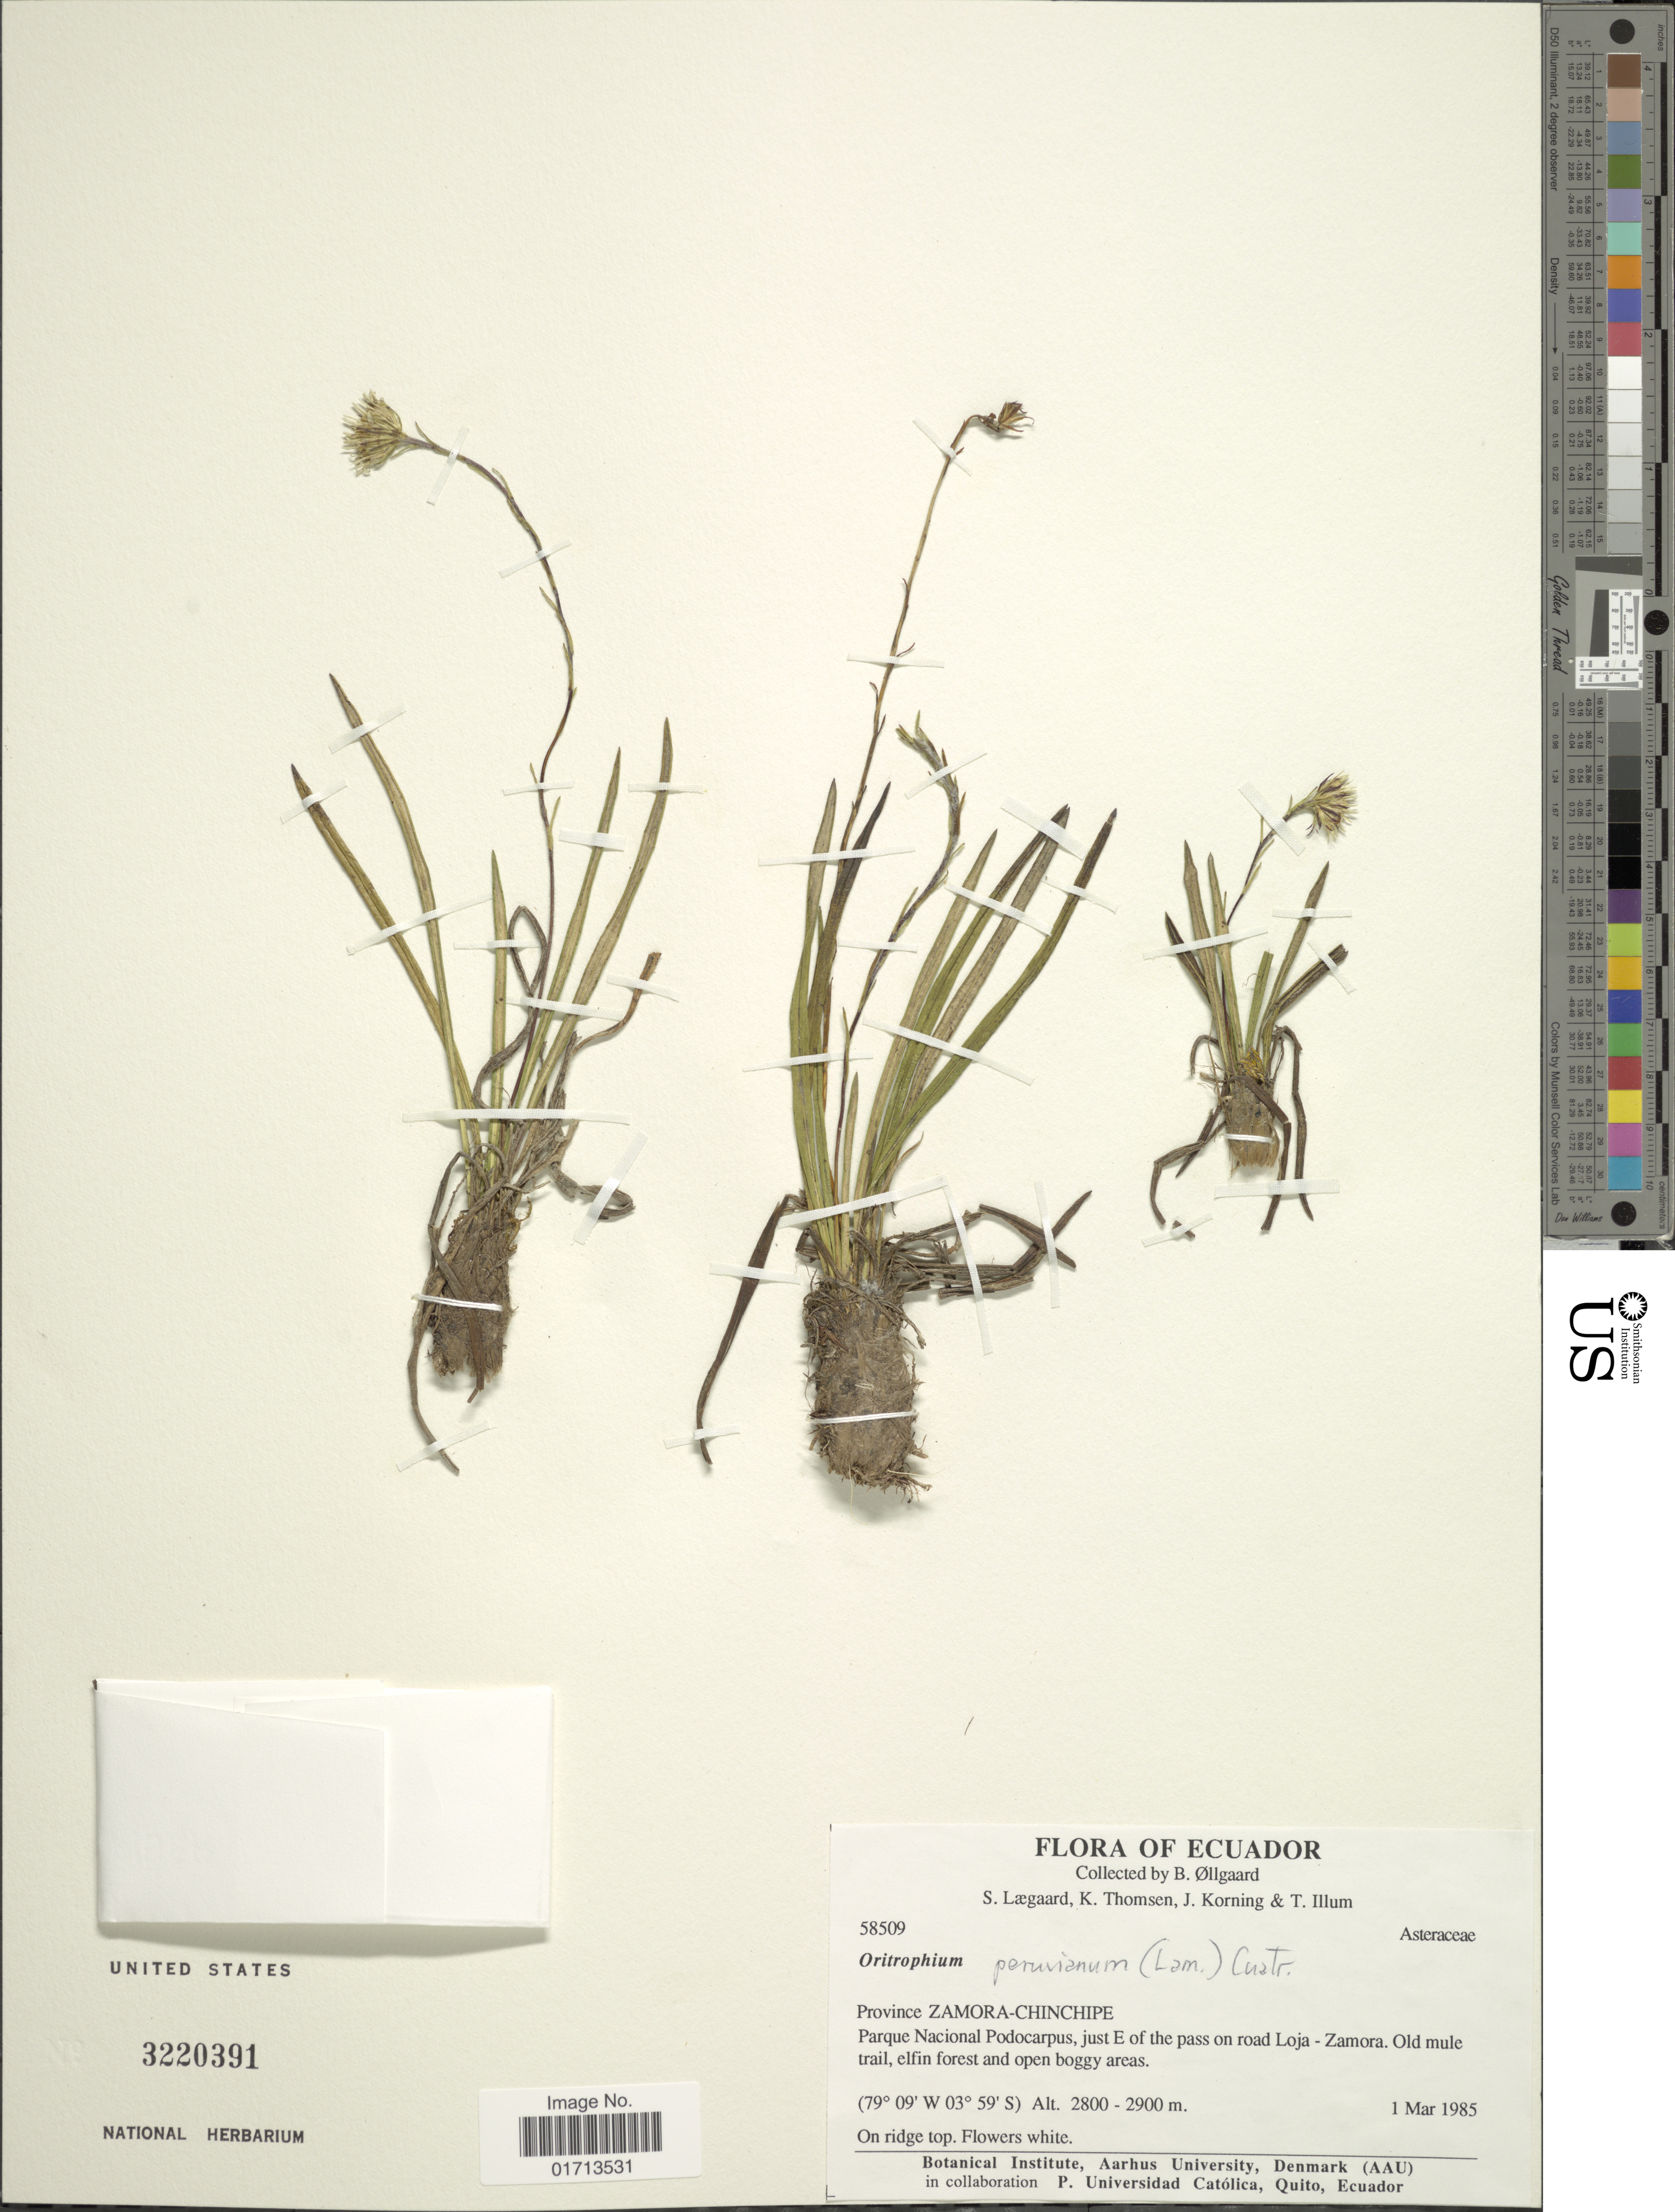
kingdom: Plantae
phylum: Tracheophyta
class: Magnoliopsida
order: Asterales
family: Asteraceae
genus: Oritrophium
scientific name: Oritrophium peruvianum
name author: (Lam.) Cuatrec.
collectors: S. Lægaard, K. Thomsen, J. Korning & T. Illum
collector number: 58509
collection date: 1985-03-01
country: Ecuador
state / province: Zamora-Chinchipe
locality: Parque Nacional Podocarpus, just E of the pass on road Loja-Zamora, old mule trail, elfin forest and open boggy areas.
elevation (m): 2800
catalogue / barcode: US 3220391